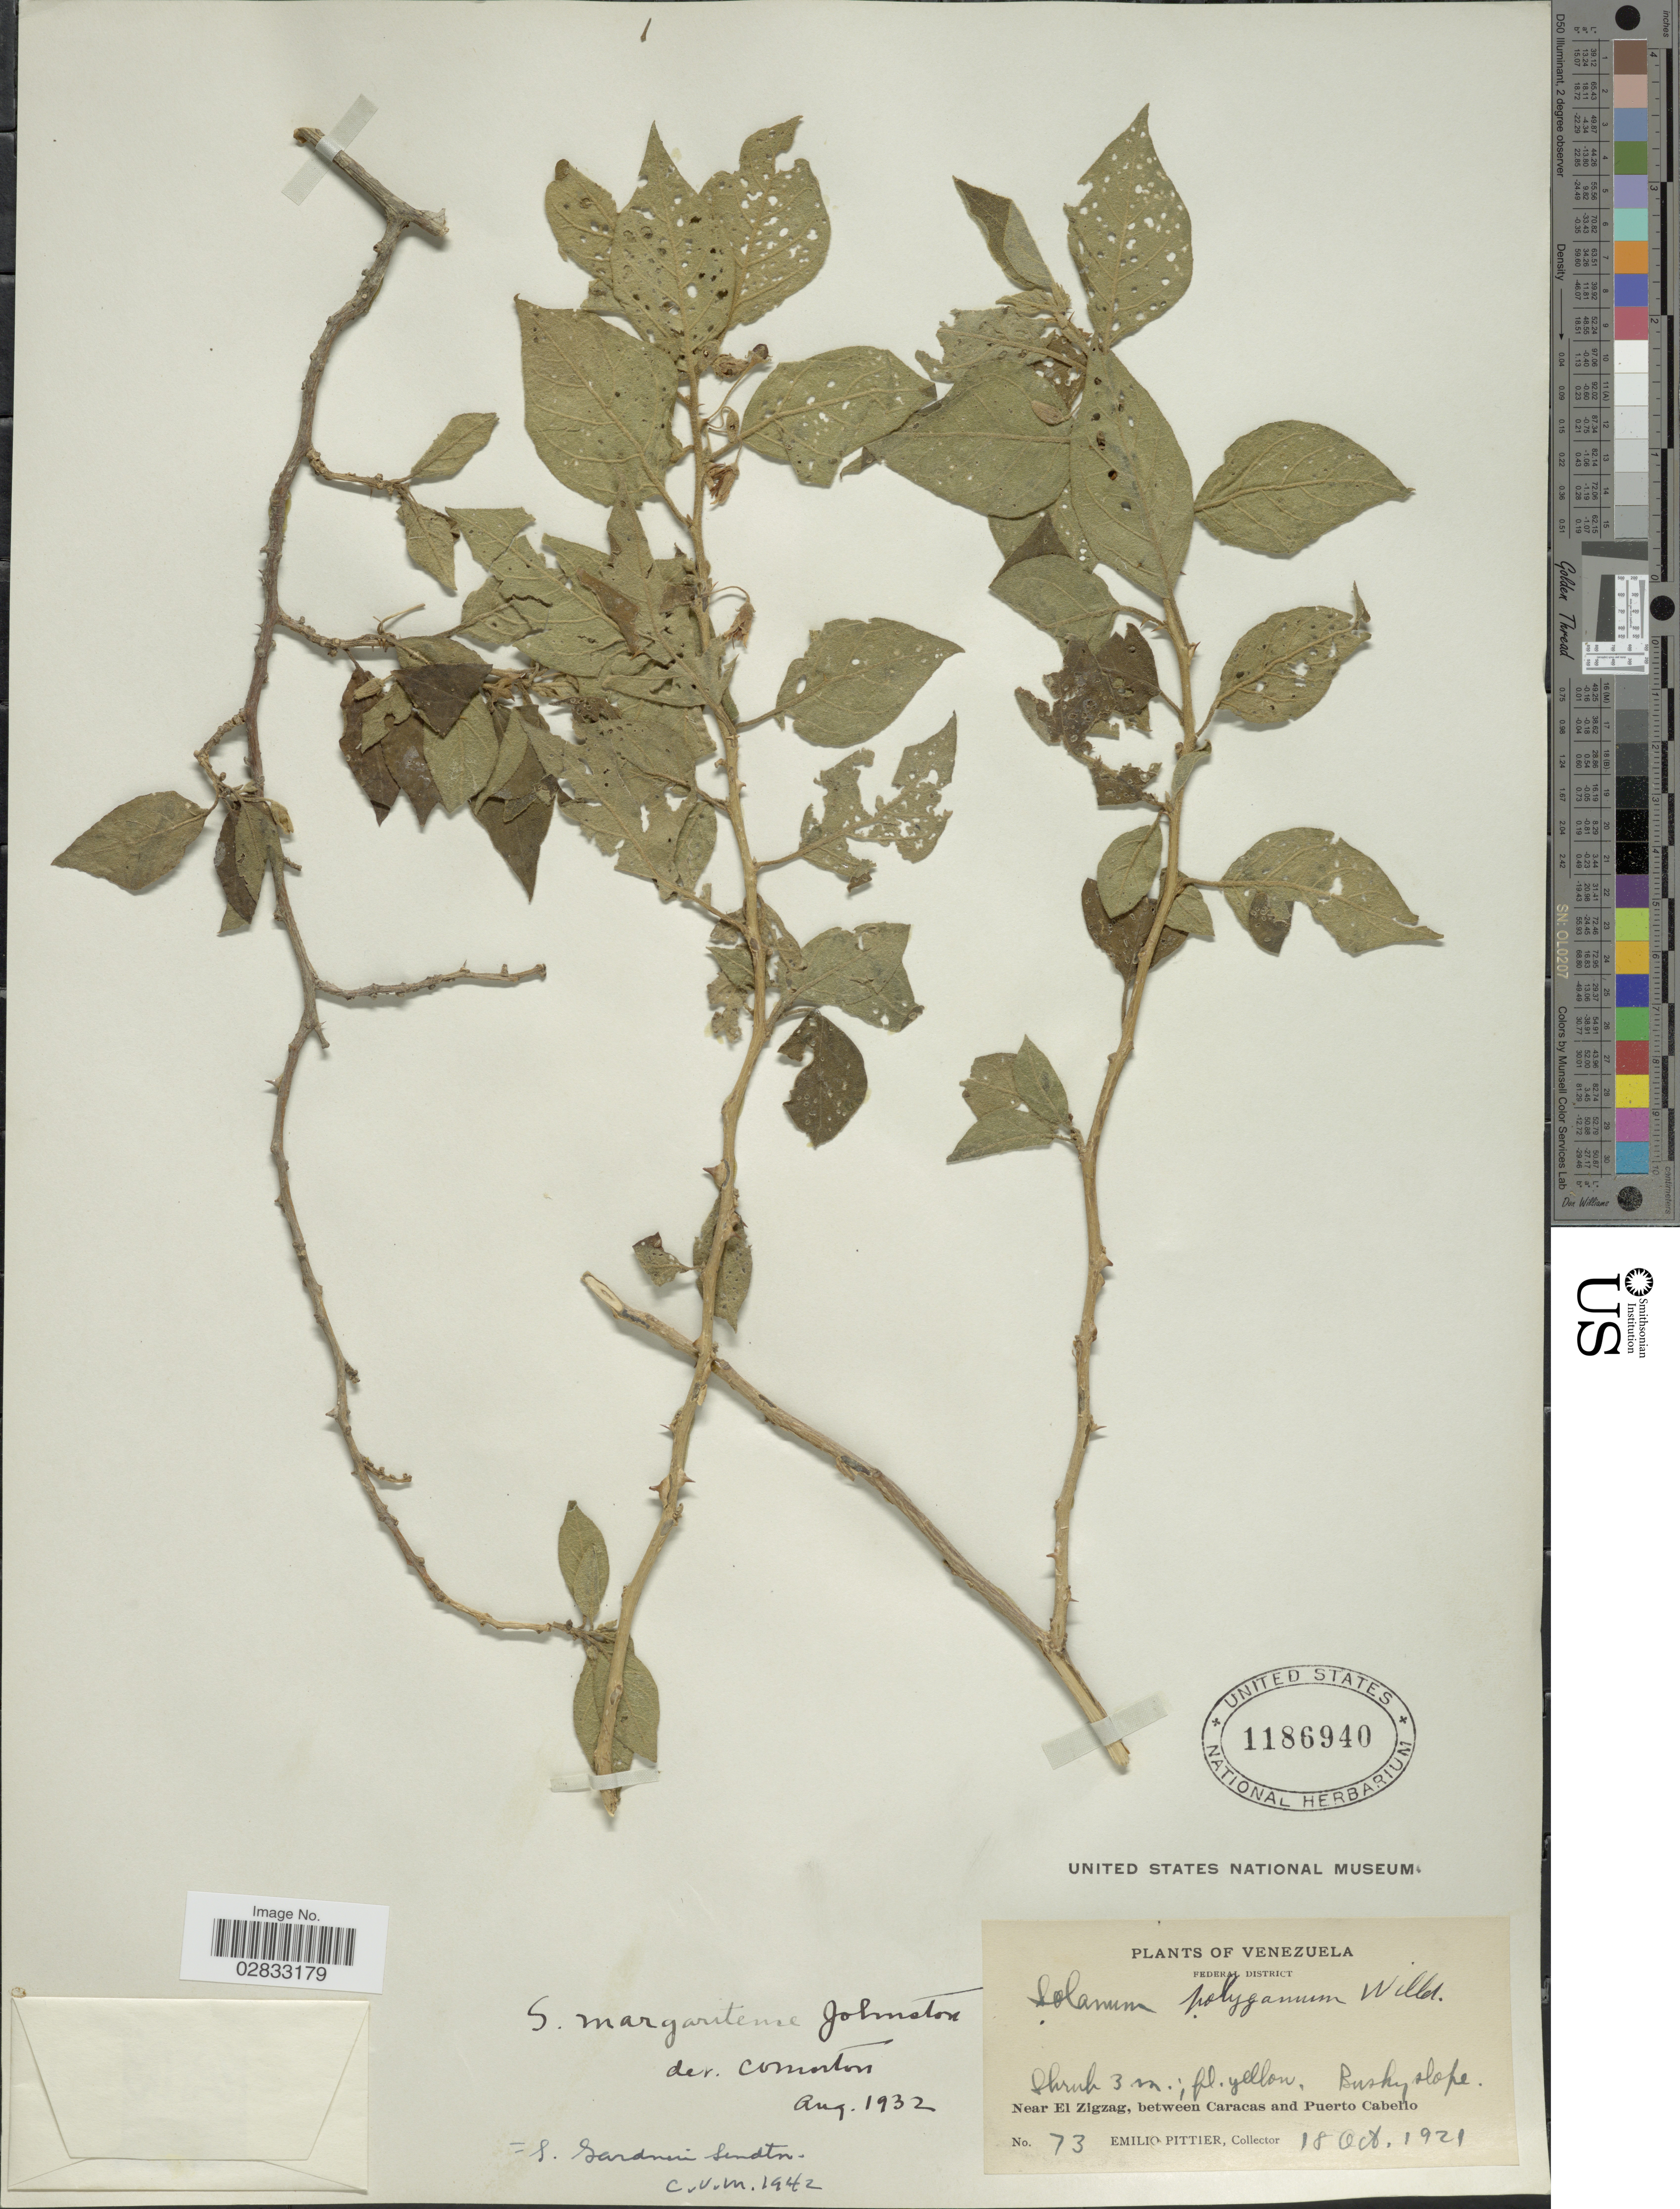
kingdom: Plantae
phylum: Tracheophyta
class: Magnoliopsida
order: Solanales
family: Solanaceae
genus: Solanum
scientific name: Solanum gardneri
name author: Sendtn. in Mart.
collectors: E. Pittier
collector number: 73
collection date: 1921-10-18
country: Venezuela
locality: Federal District. Near El Zigzag, between Caracas and Puerto Cabello.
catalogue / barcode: US 1186940